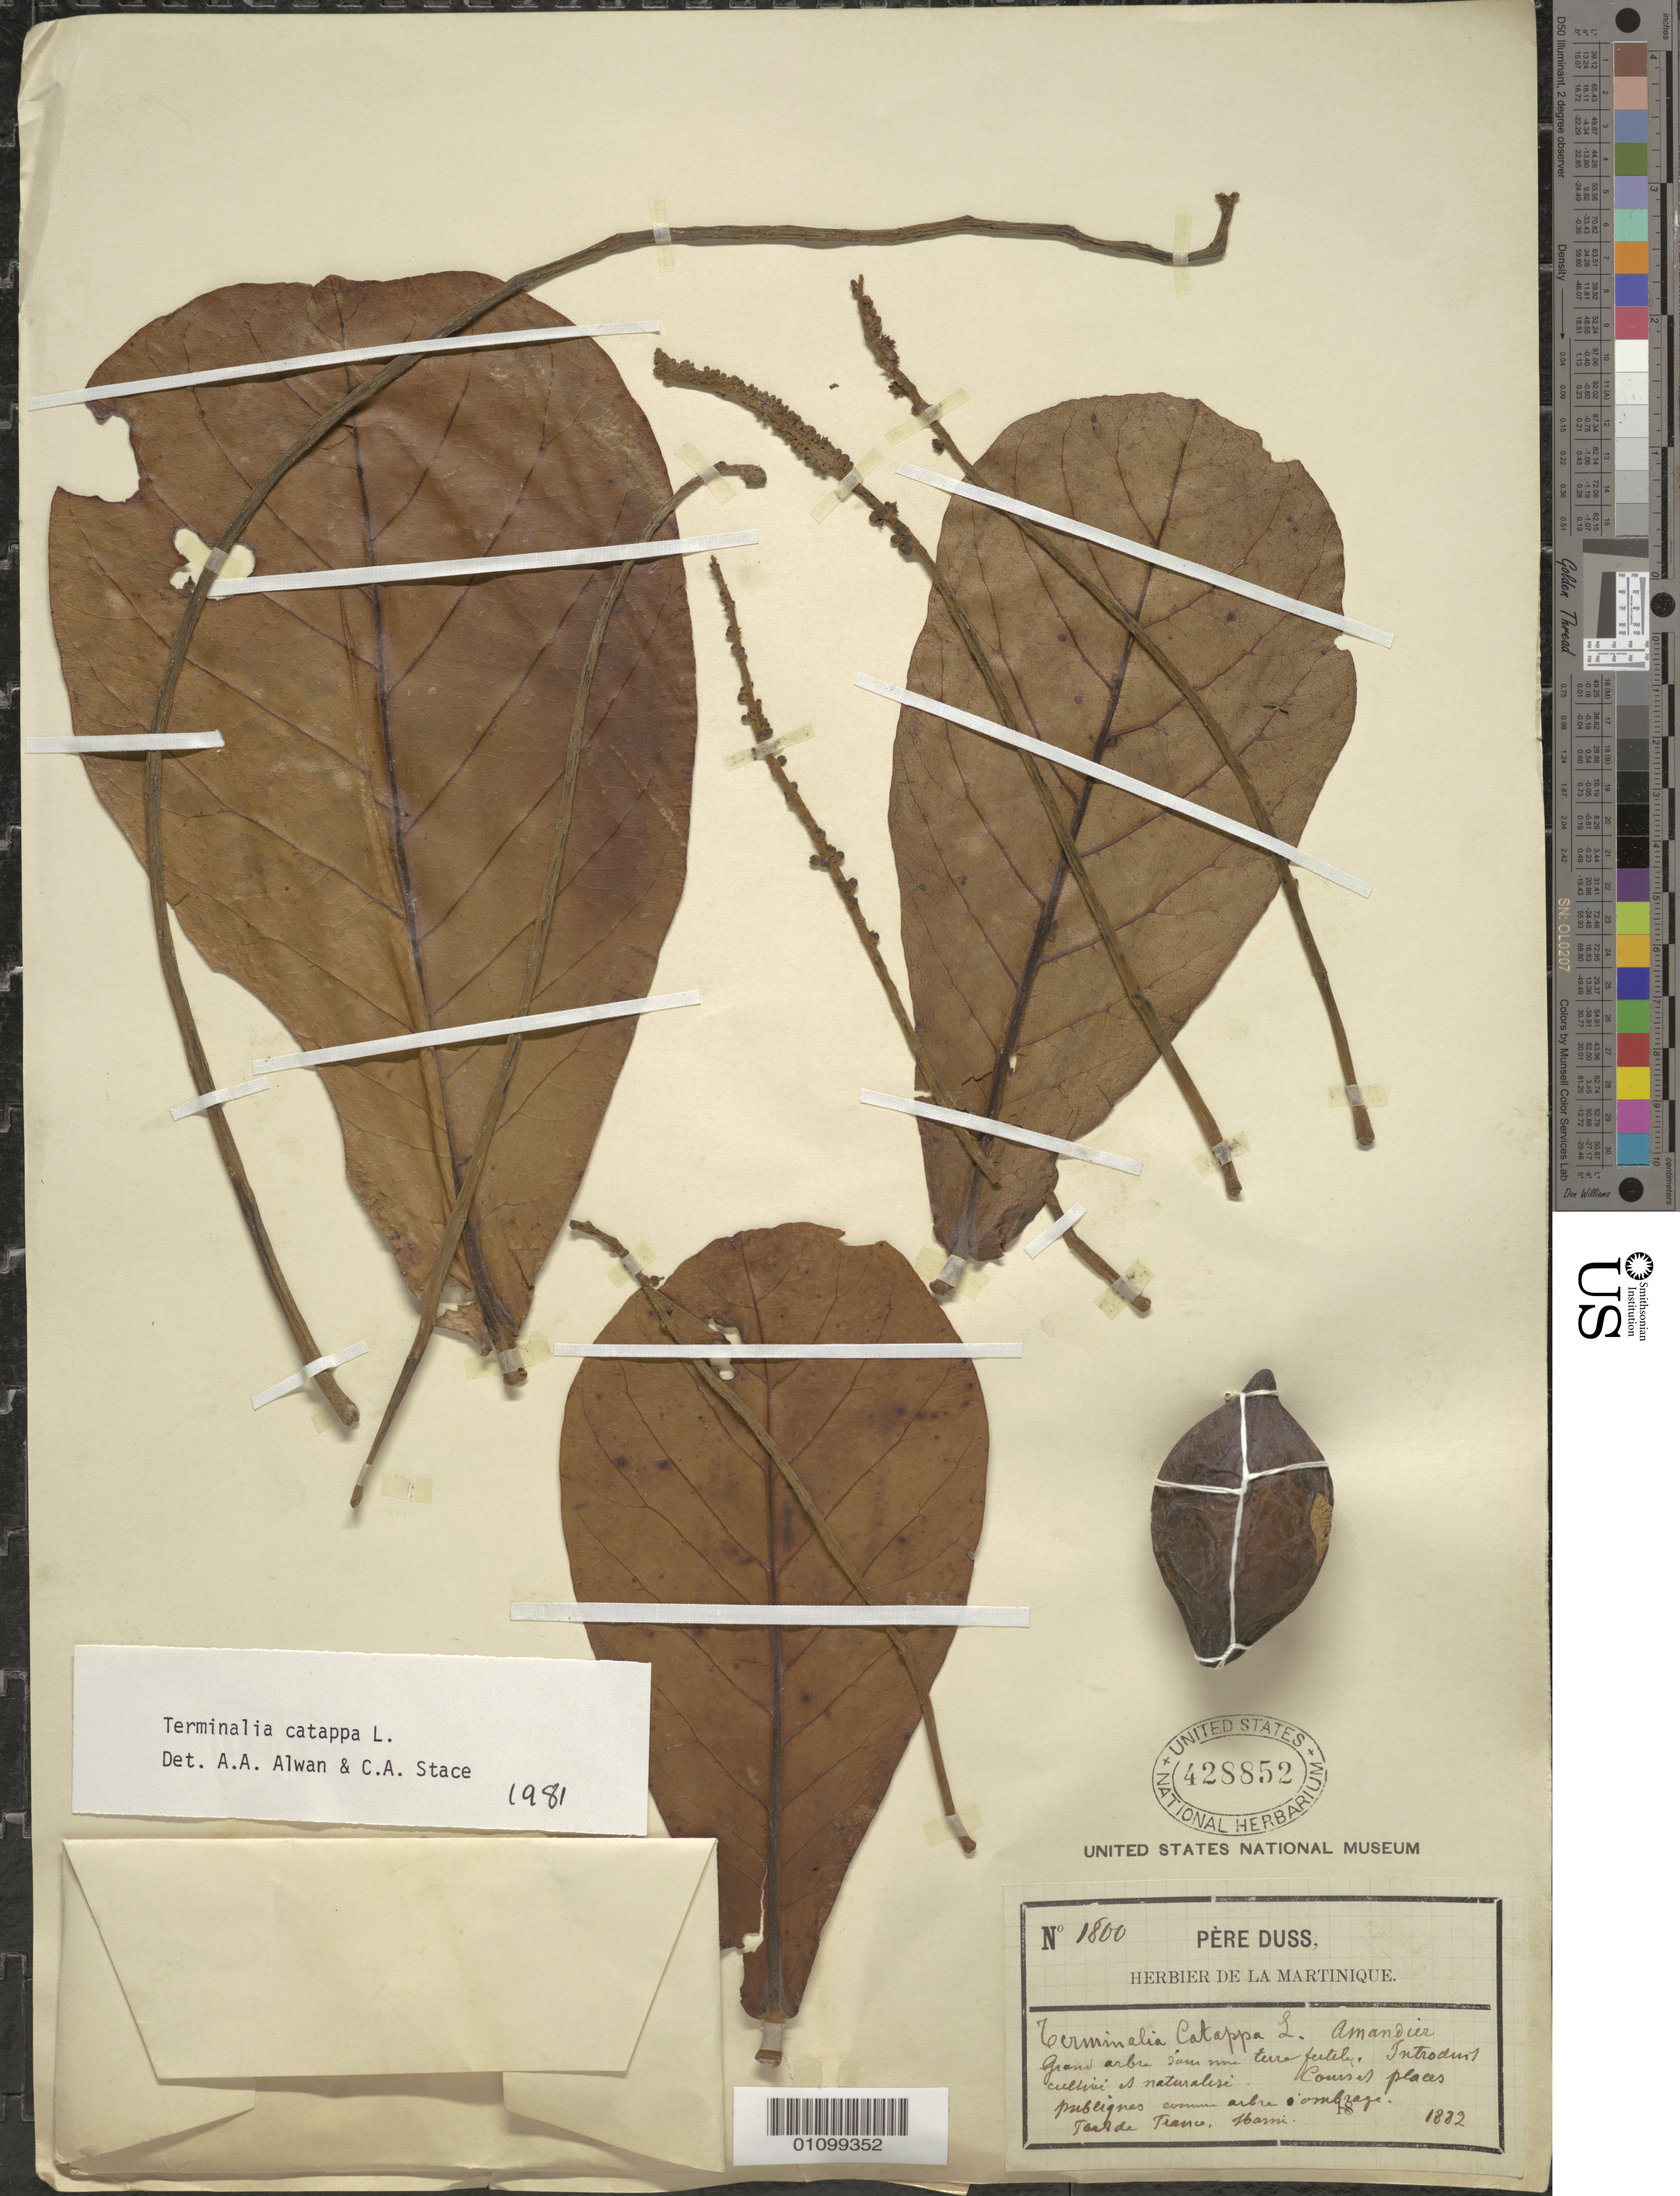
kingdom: Plantae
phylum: Tracheophyta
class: Magnoliopsida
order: Myrtales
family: Combretaceae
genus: Terminalia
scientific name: Terminalia catappa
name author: L.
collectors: Père Duss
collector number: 1800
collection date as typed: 1882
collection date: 1882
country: Martinique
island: Martinique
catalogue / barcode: US 428852